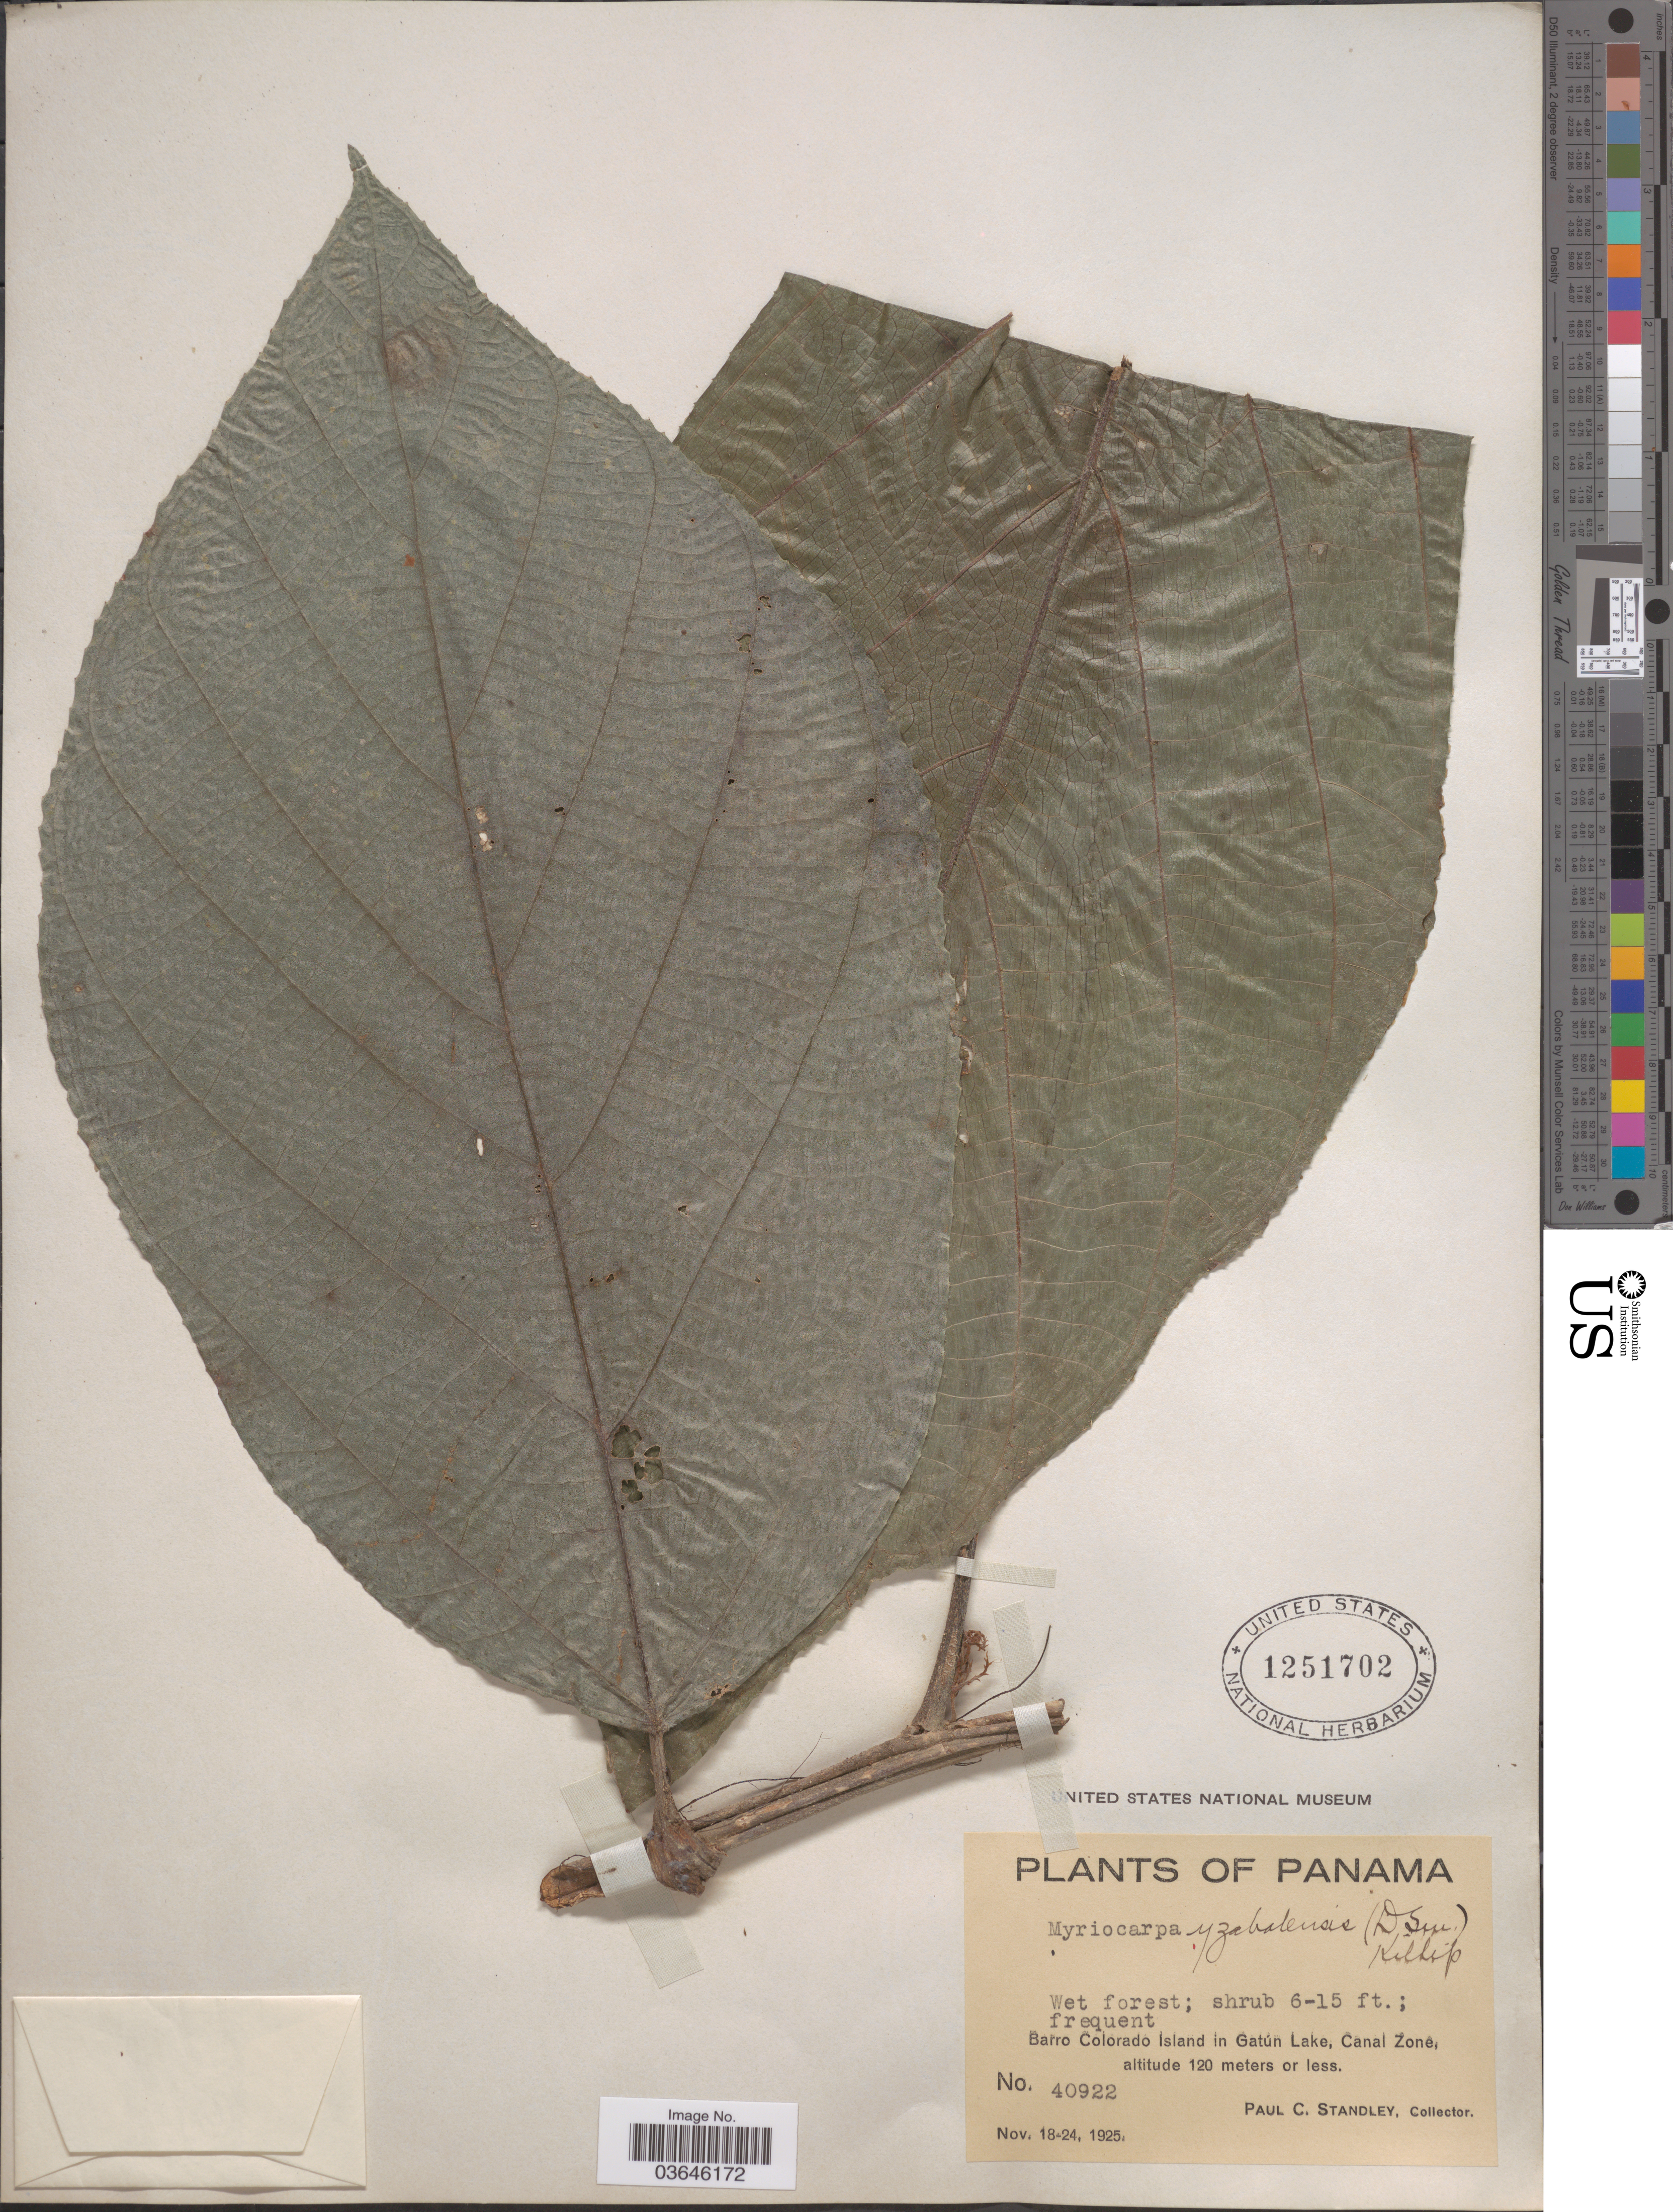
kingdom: Plantae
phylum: Tracheophyta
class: Magnoliopsida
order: Rosales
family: Urticaceae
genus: Myriocarpa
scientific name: Myriocarpa yzabalensis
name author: (Donn. Sm.) Killip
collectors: P. C. Standley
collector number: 40922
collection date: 1925-11-18/1925-11-24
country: Panama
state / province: Panamá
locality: Barro Colorado Island in Gatún Lake, Canal Zone.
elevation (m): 120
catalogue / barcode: US 1251702